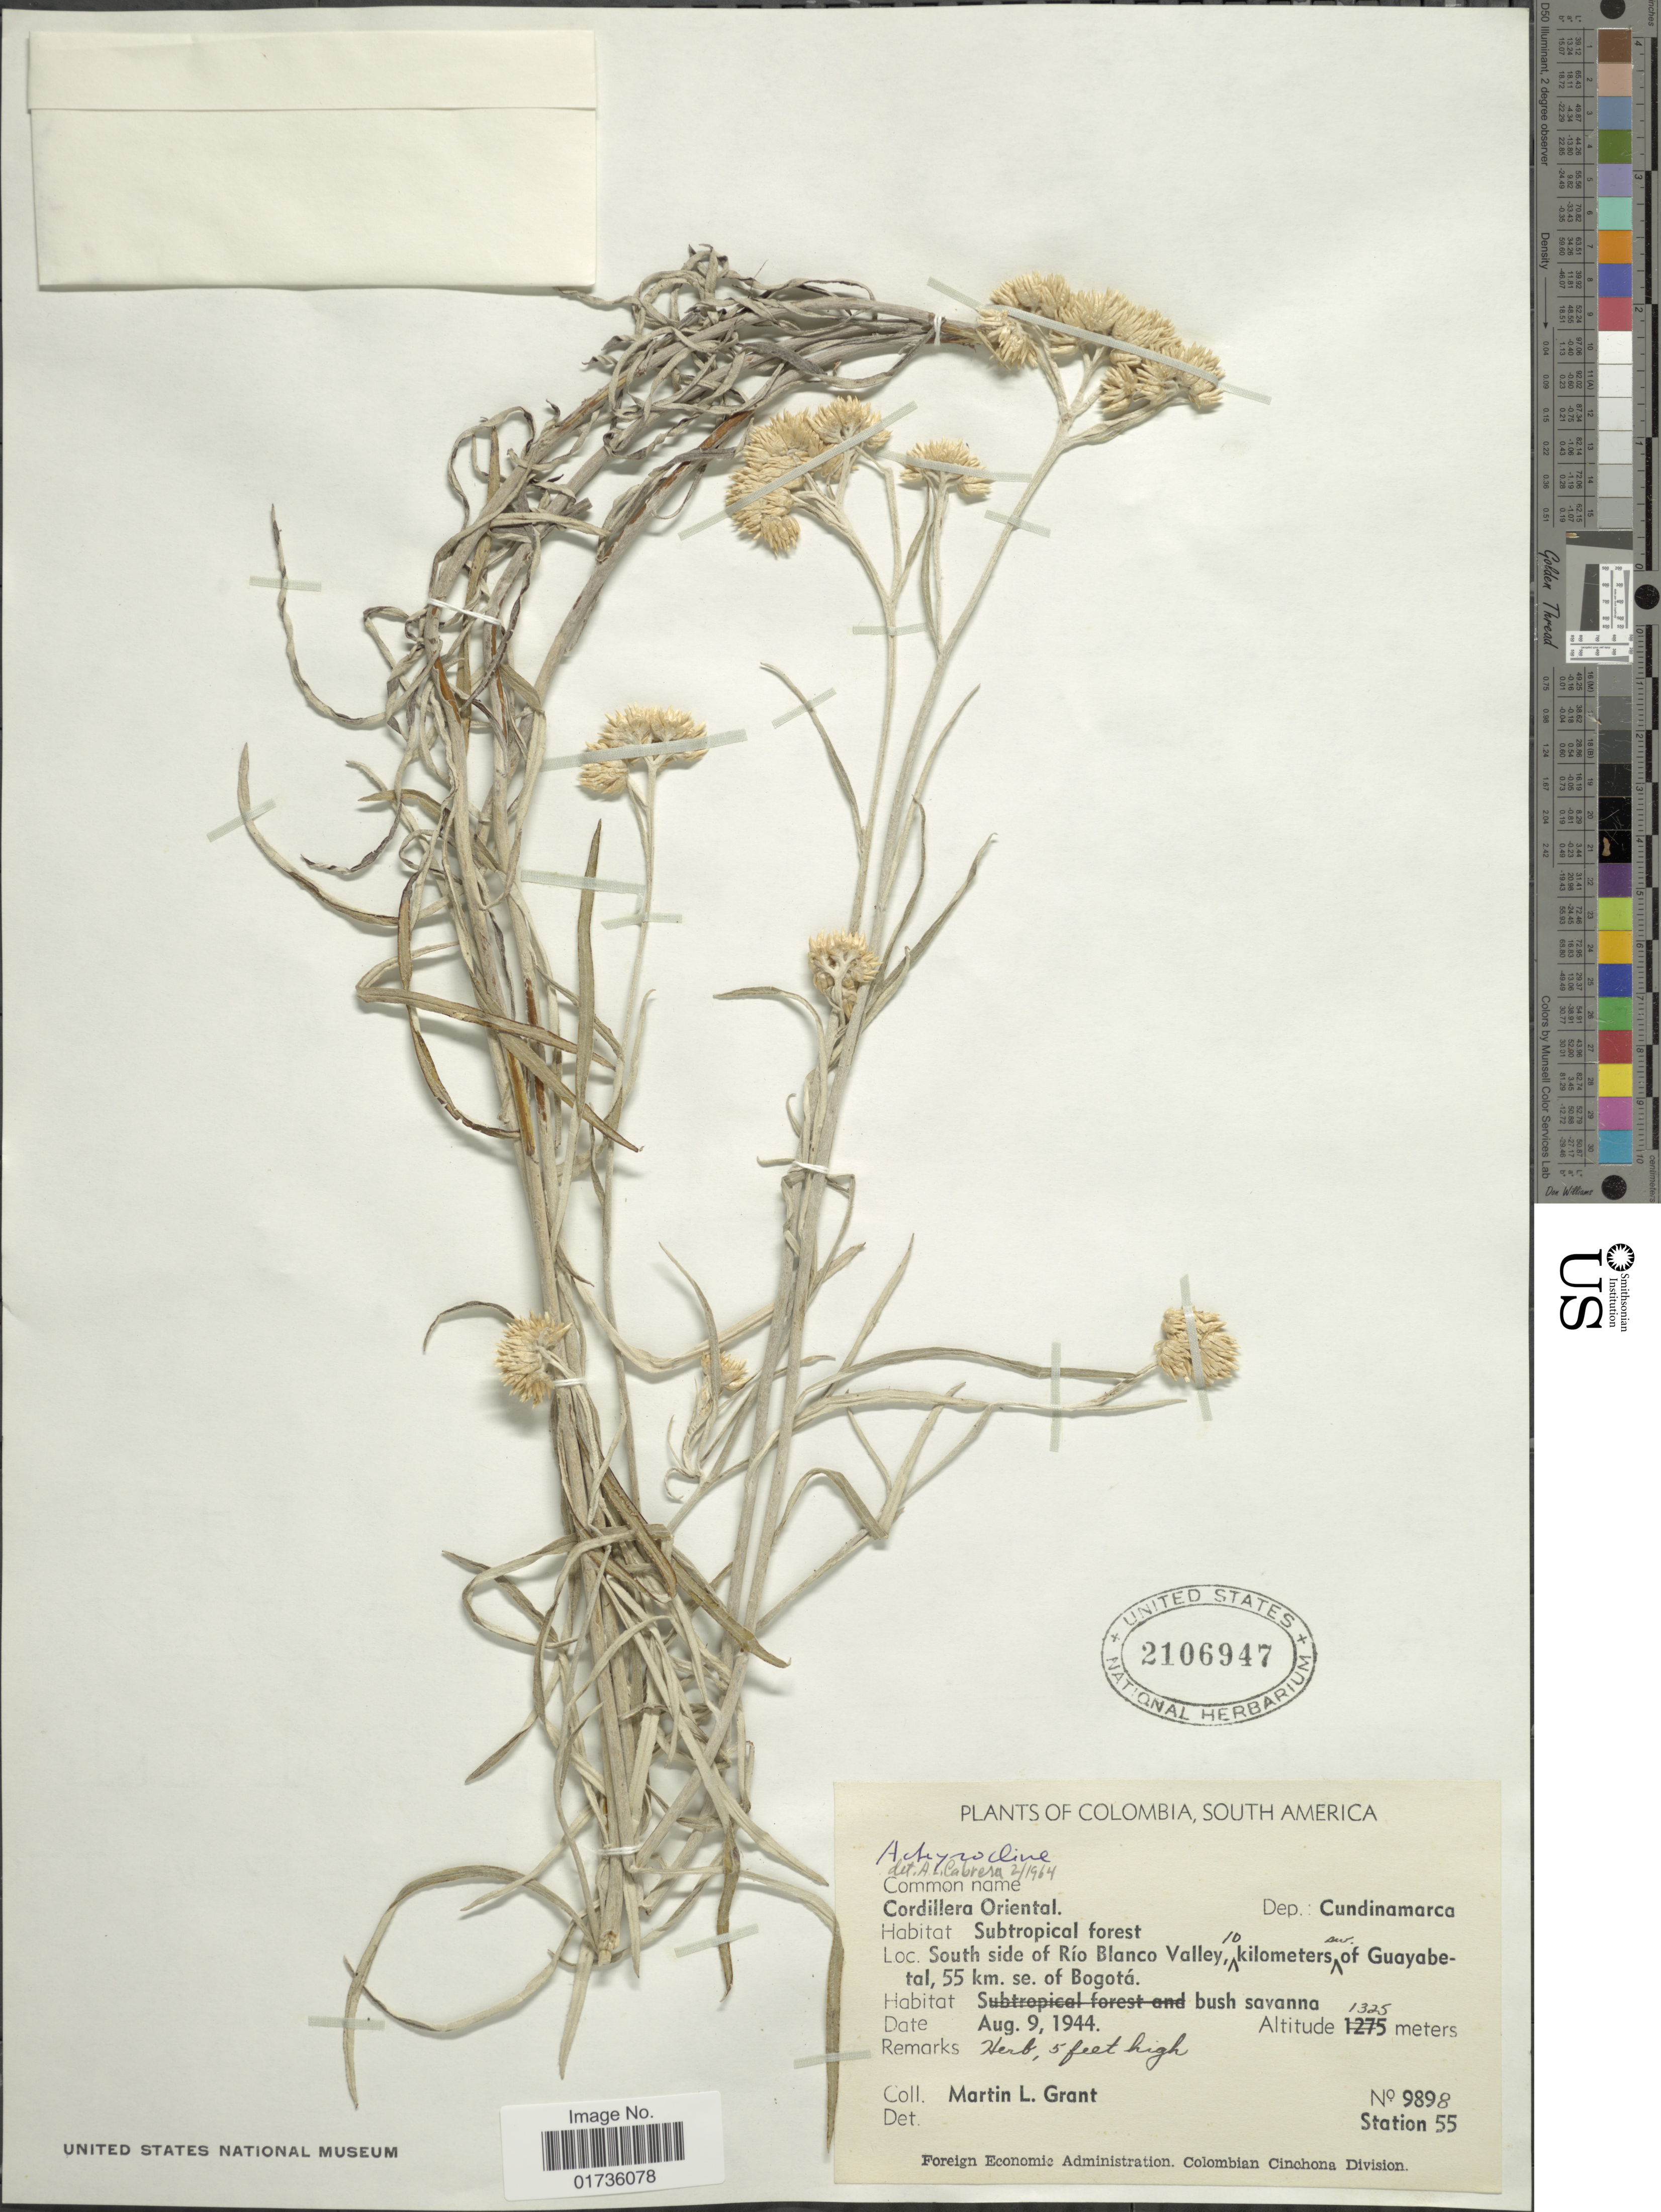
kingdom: Plantae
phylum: Tracheophyta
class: Magnoliopsida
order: Asterales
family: Asteraceae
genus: Achyrocline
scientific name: Achyrocline sp.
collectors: M. L. Grant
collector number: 9898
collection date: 1944-08-09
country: Colombia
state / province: Cundinamarca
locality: Cordillera Oriental, Dep. Cundinamarca, South side of Río Blanco Valley, 10 kilometers sw of Guayabetal, 55 km se of Bogotá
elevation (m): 1325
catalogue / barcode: US 2106947